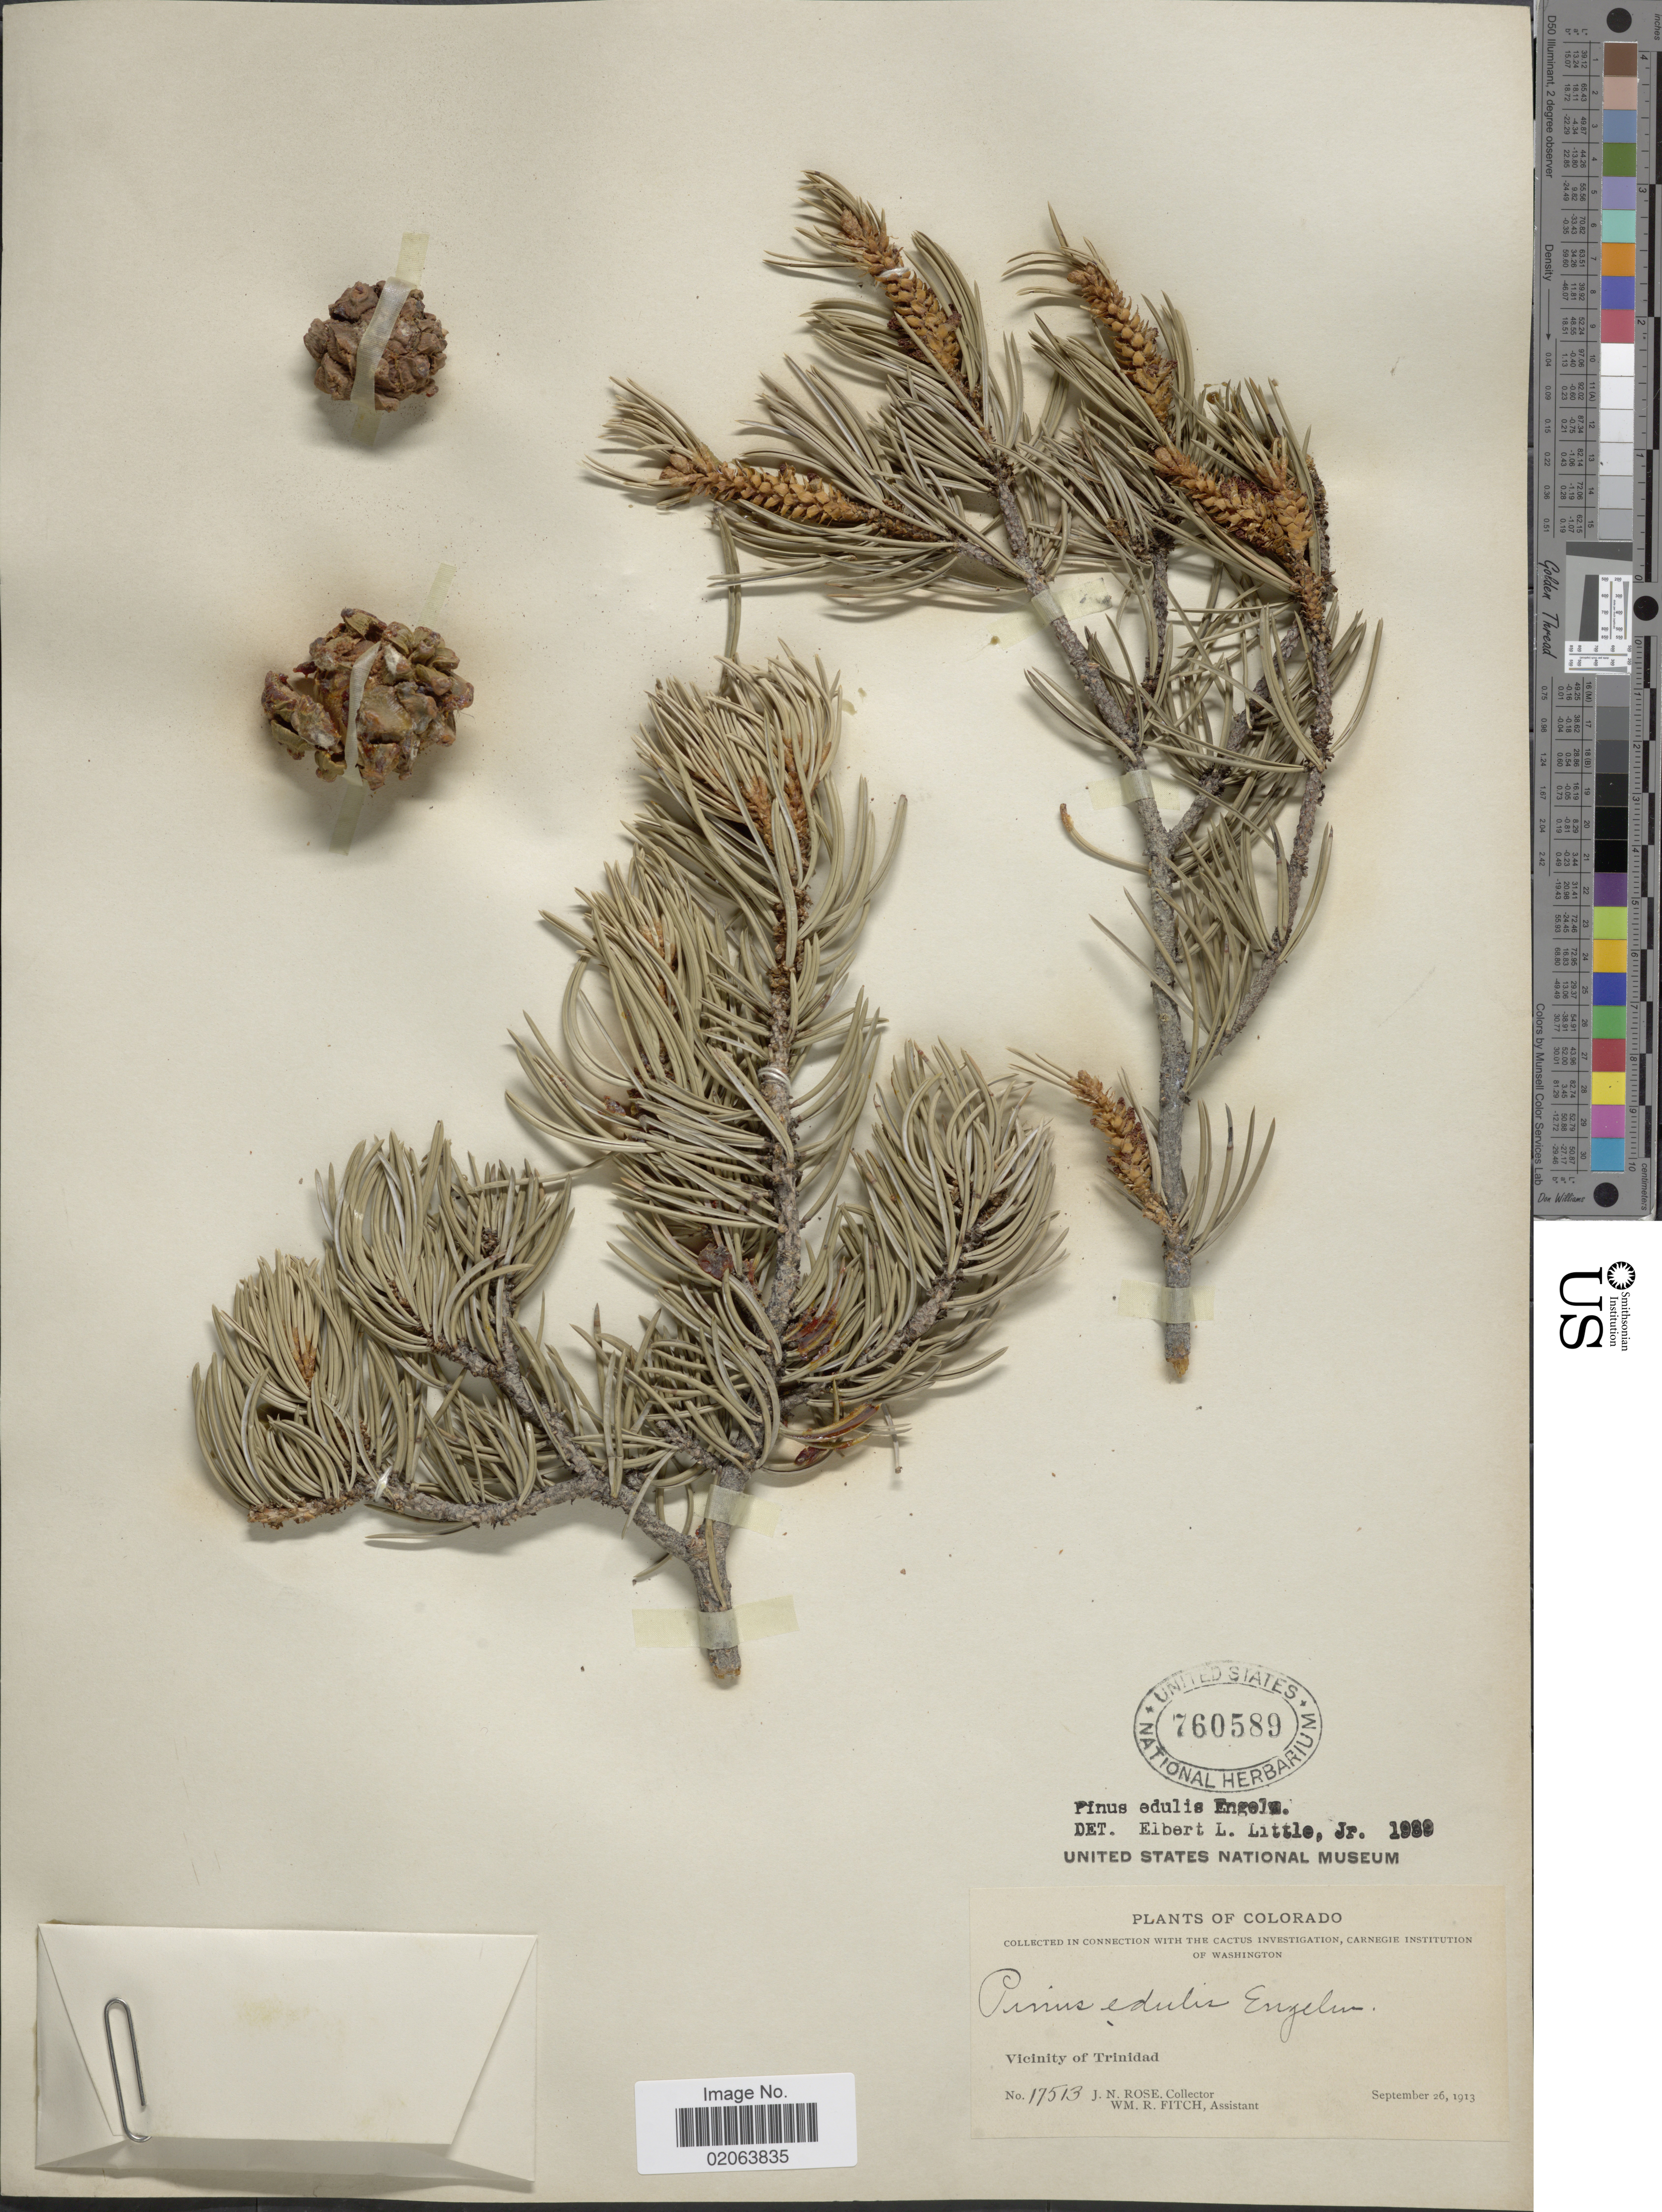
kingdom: Plantae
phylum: Tracheophyta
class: Pinopsida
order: Pinales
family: Pinaceae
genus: Pinus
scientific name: Pinus edulis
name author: Engelm.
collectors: J. N. Rose & W. R. Fitch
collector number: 17513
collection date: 1913-09-26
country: United States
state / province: Colorado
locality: Vicinity of Trinidad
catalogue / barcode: US 760589